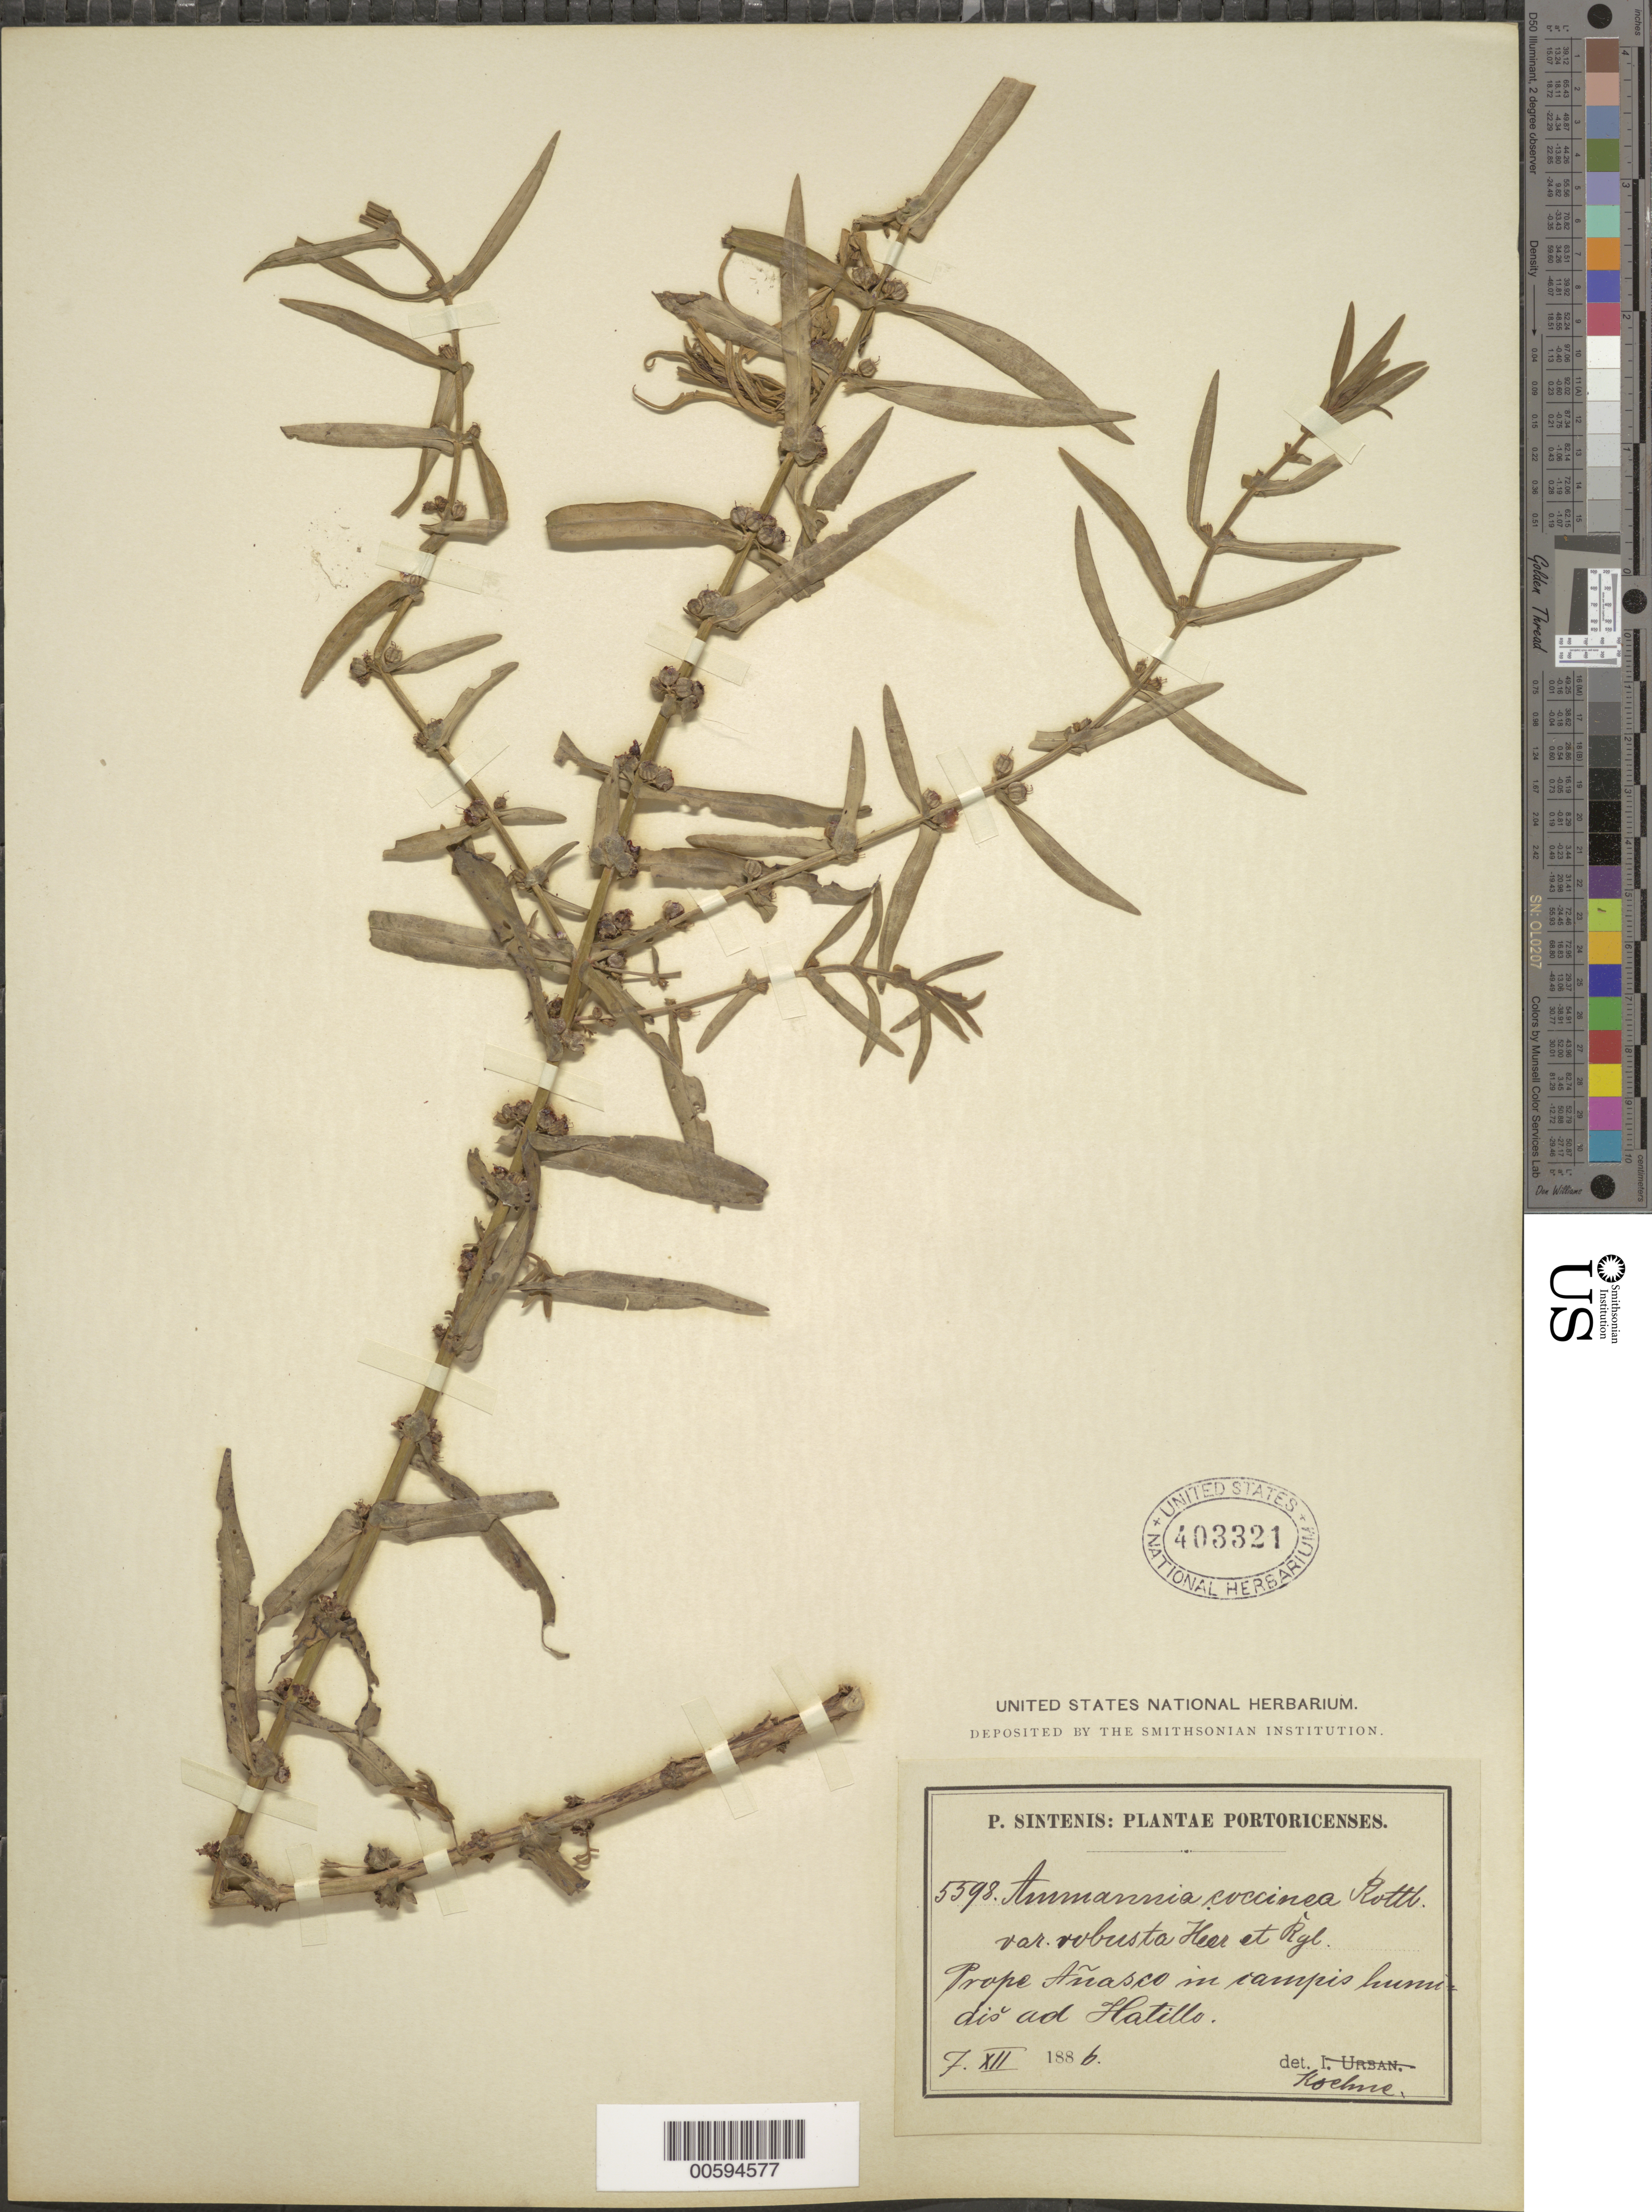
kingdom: Plantae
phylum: Tracheophyta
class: Magnoliopsida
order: Myrtales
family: Lythraceae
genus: Ammannia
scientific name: Ammannia coccinea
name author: Rottb.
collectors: P. Sintenis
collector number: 5598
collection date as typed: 07 Dec 1886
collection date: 1886-12-07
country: Puerto Rico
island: Greater Antilles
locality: Prope Añasco in campis humidis ad Hatillo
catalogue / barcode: US 403321